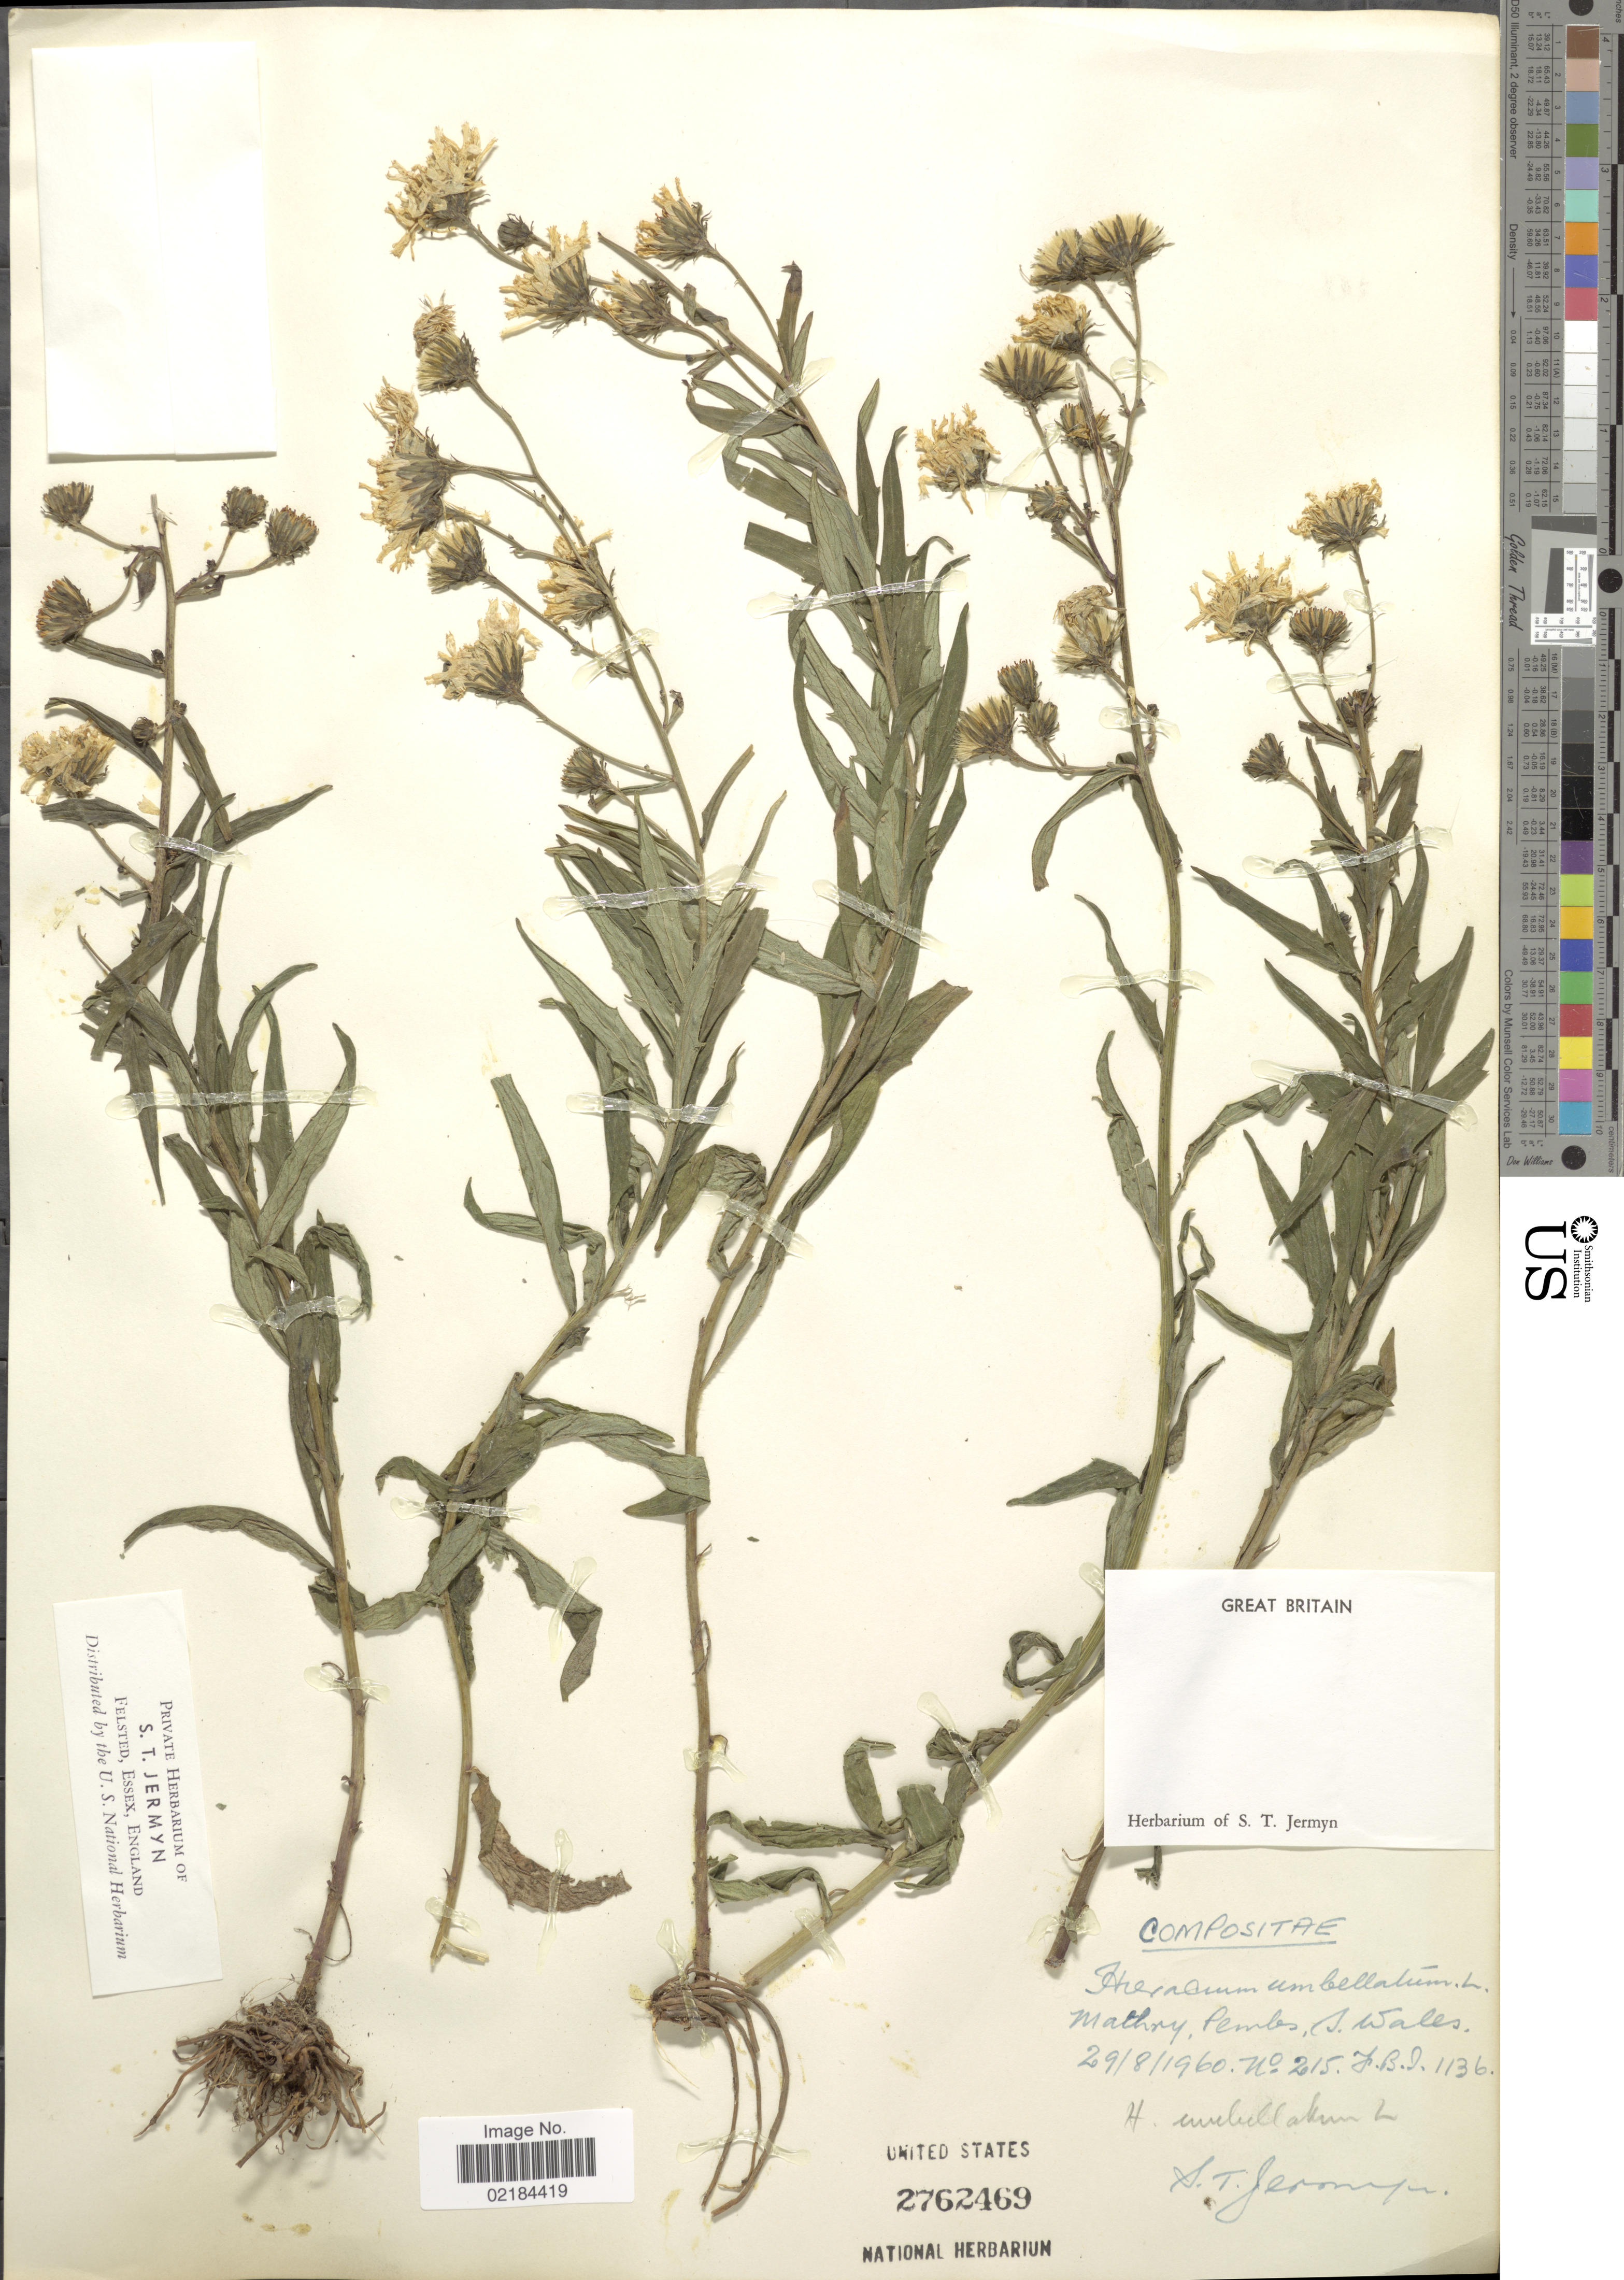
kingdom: Plantae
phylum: Tracheophyta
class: Magnoliopsida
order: Asterales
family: Asteraceae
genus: Hieracium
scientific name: Hieracium umbellatum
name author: L.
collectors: S. Jermyn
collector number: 215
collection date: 1960-08-29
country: United Kingdom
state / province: Wales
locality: Mathry, Pembrokeshire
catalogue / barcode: US 2762469